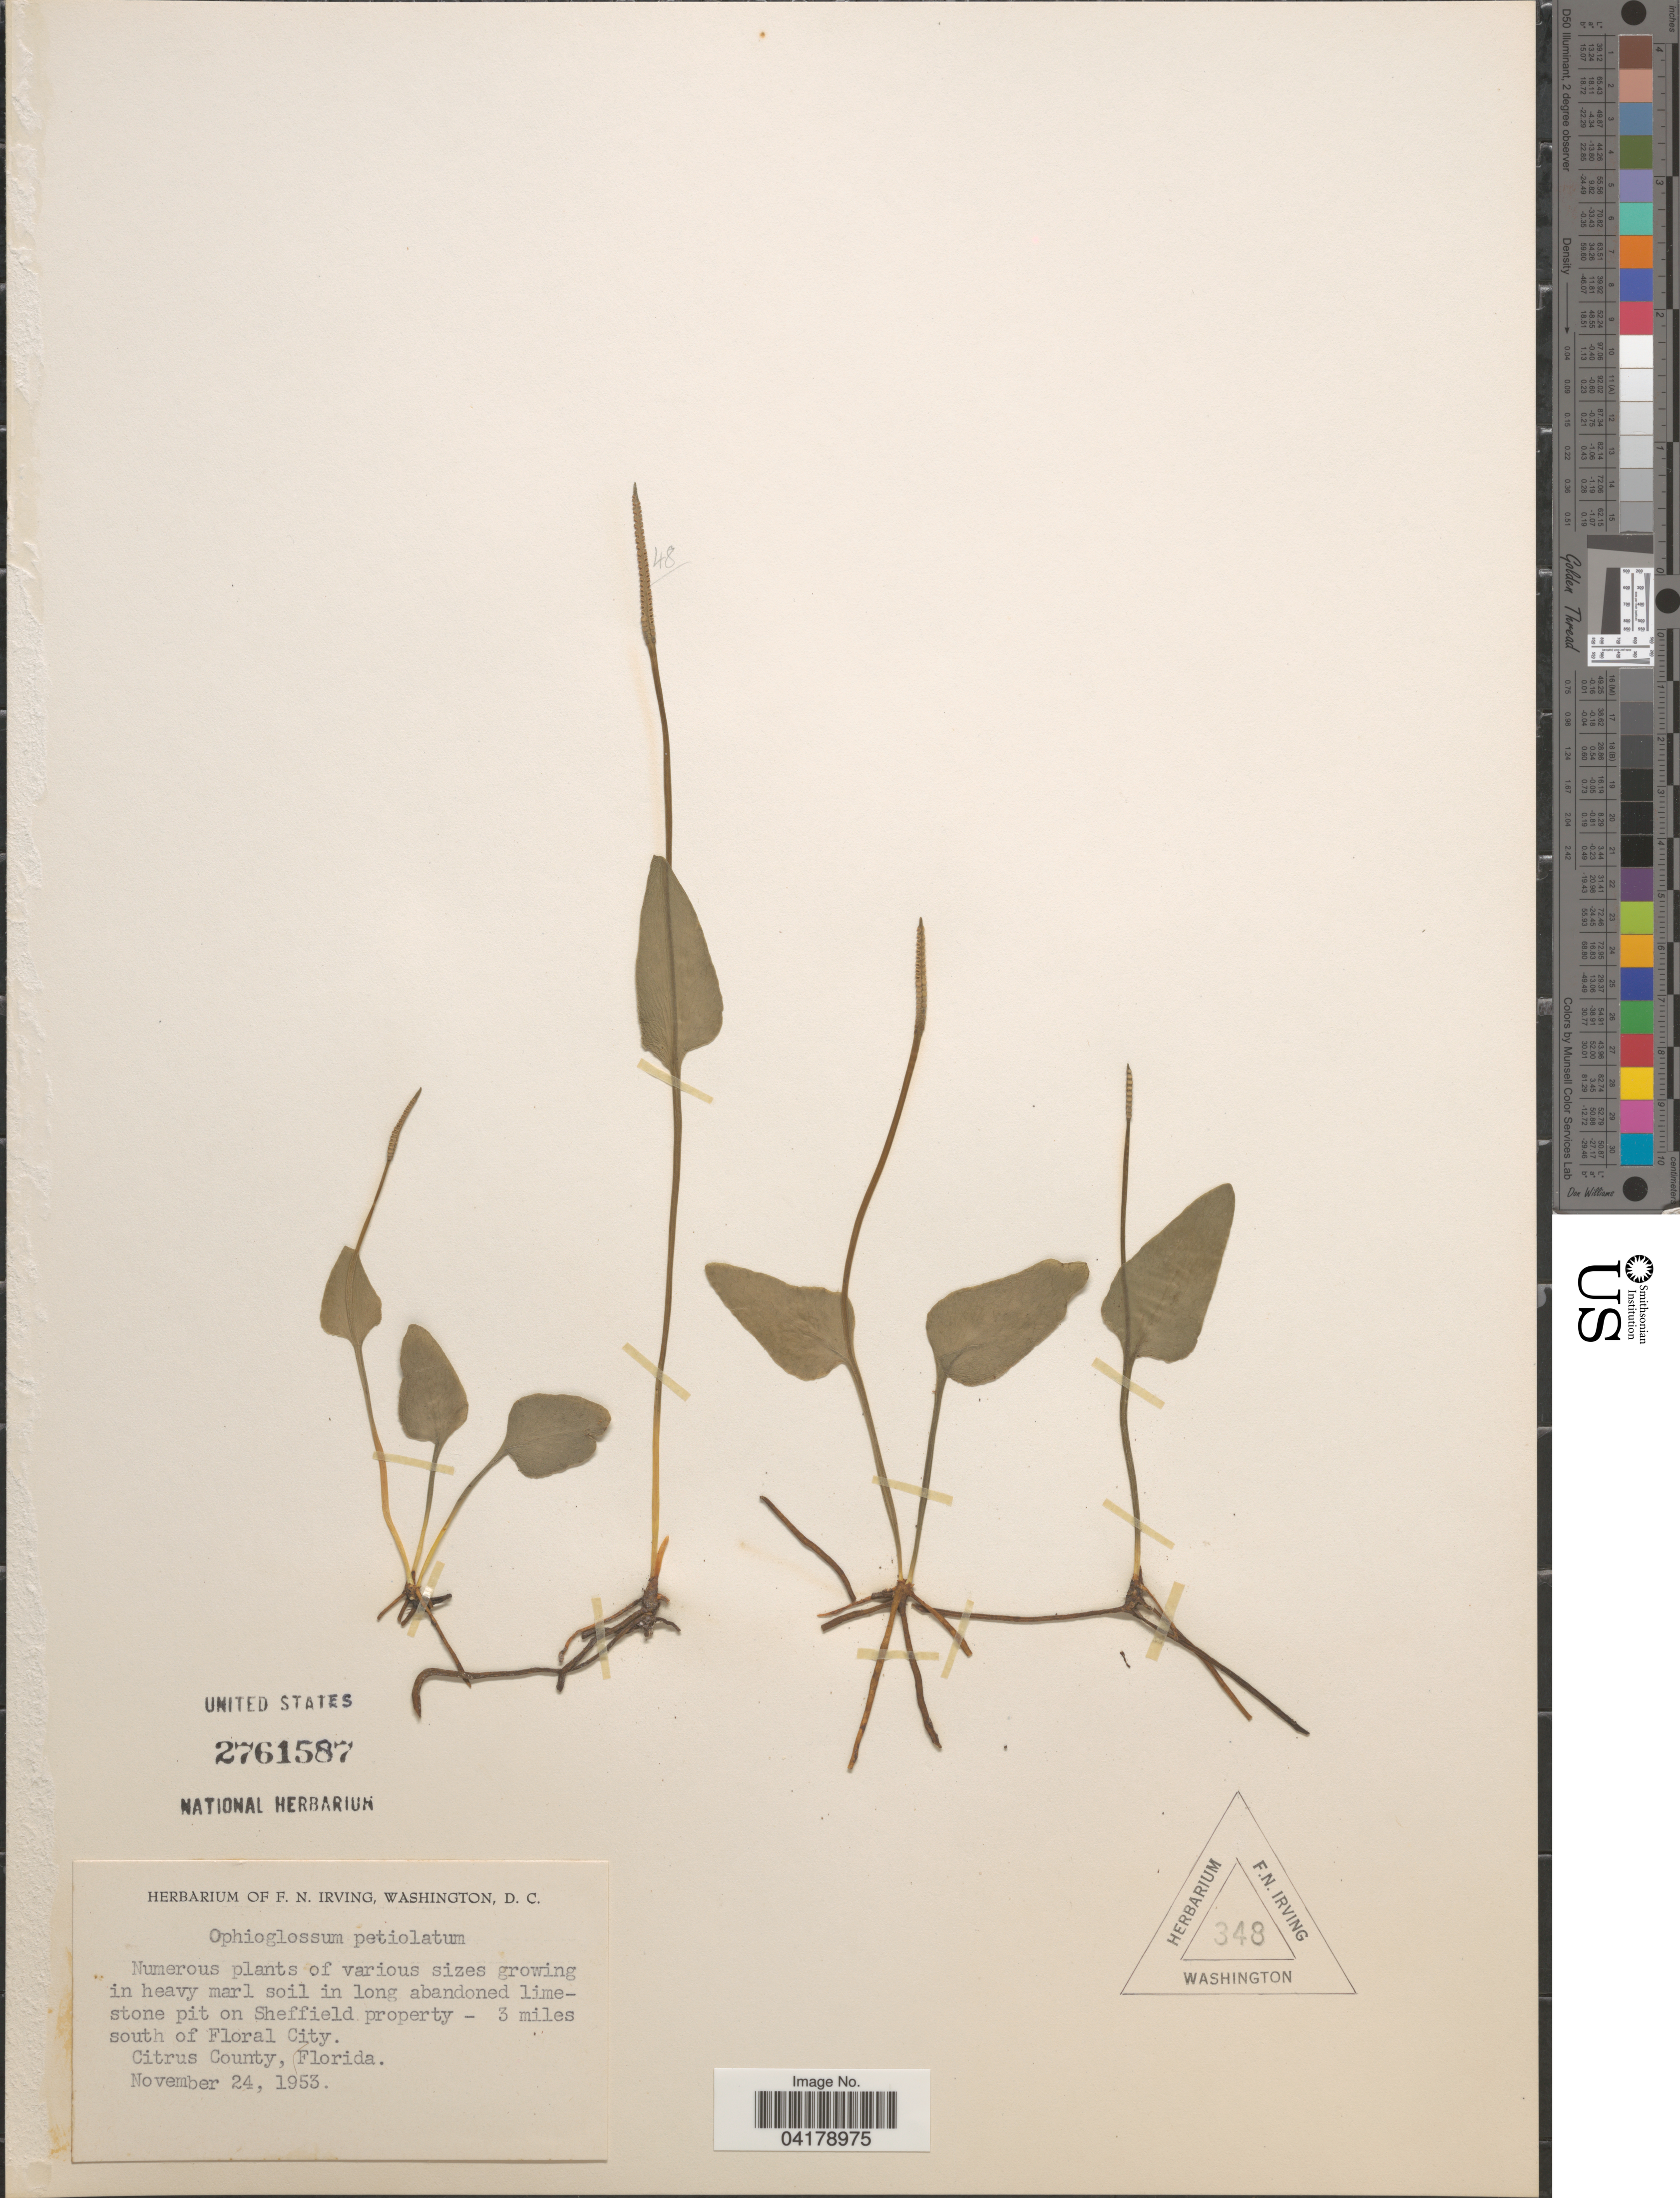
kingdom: Plantae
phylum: Tracheophyta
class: Polypodiopsida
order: Ophioglossales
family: Ophioglossaceae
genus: Ophioglossum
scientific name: Ophioglossum petiolatum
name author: Hook.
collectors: ex herb. F.N. Irving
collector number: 348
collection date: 1953-11-24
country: United States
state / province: Florida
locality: Stone pit on Sheffield property - 3 miles south of Floral City. Citrus County.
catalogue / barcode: US 2761587